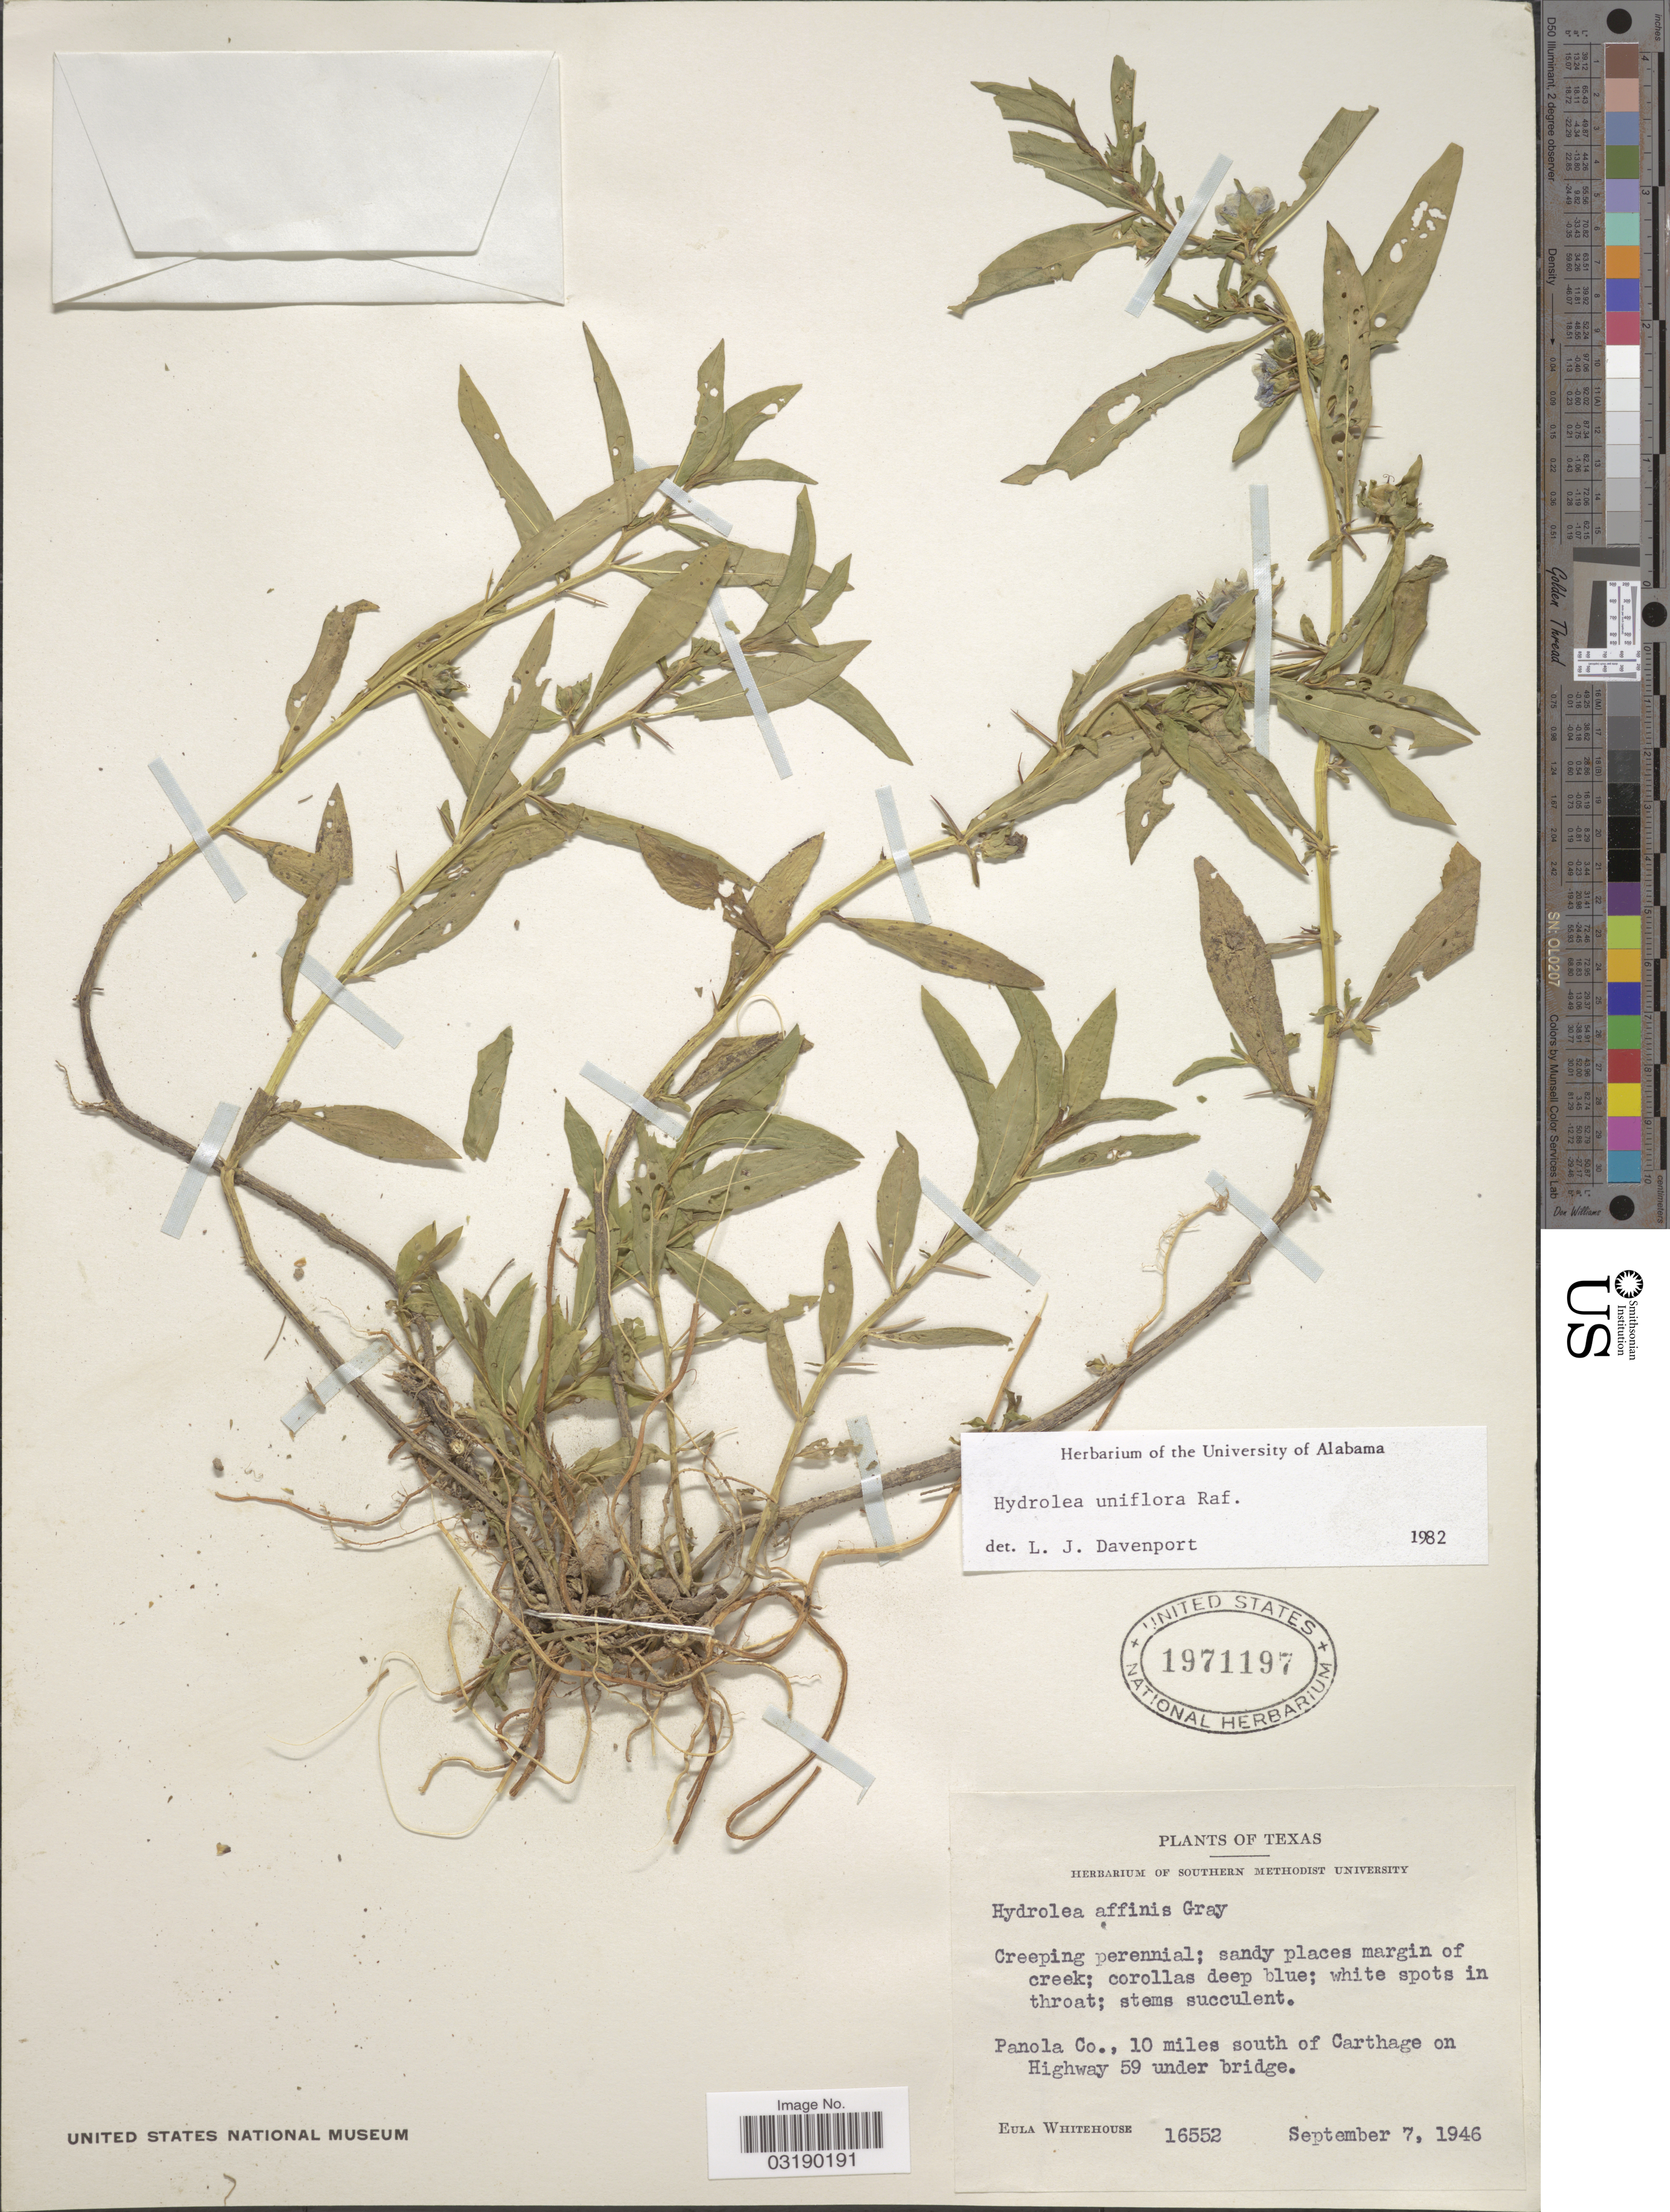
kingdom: Plantae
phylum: Tracheophyta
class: Magnoliopsida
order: Solanales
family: Hydroleaceae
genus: Hydrolea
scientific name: Hydrolea uniflora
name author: Raf.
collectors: E. Whitehouse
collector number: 16552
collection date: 1946-09-07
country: United States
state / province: Texas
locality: Panola Co., 10 miles south of Carthage on Highway 59 under bridge.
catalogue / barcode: US 1971197